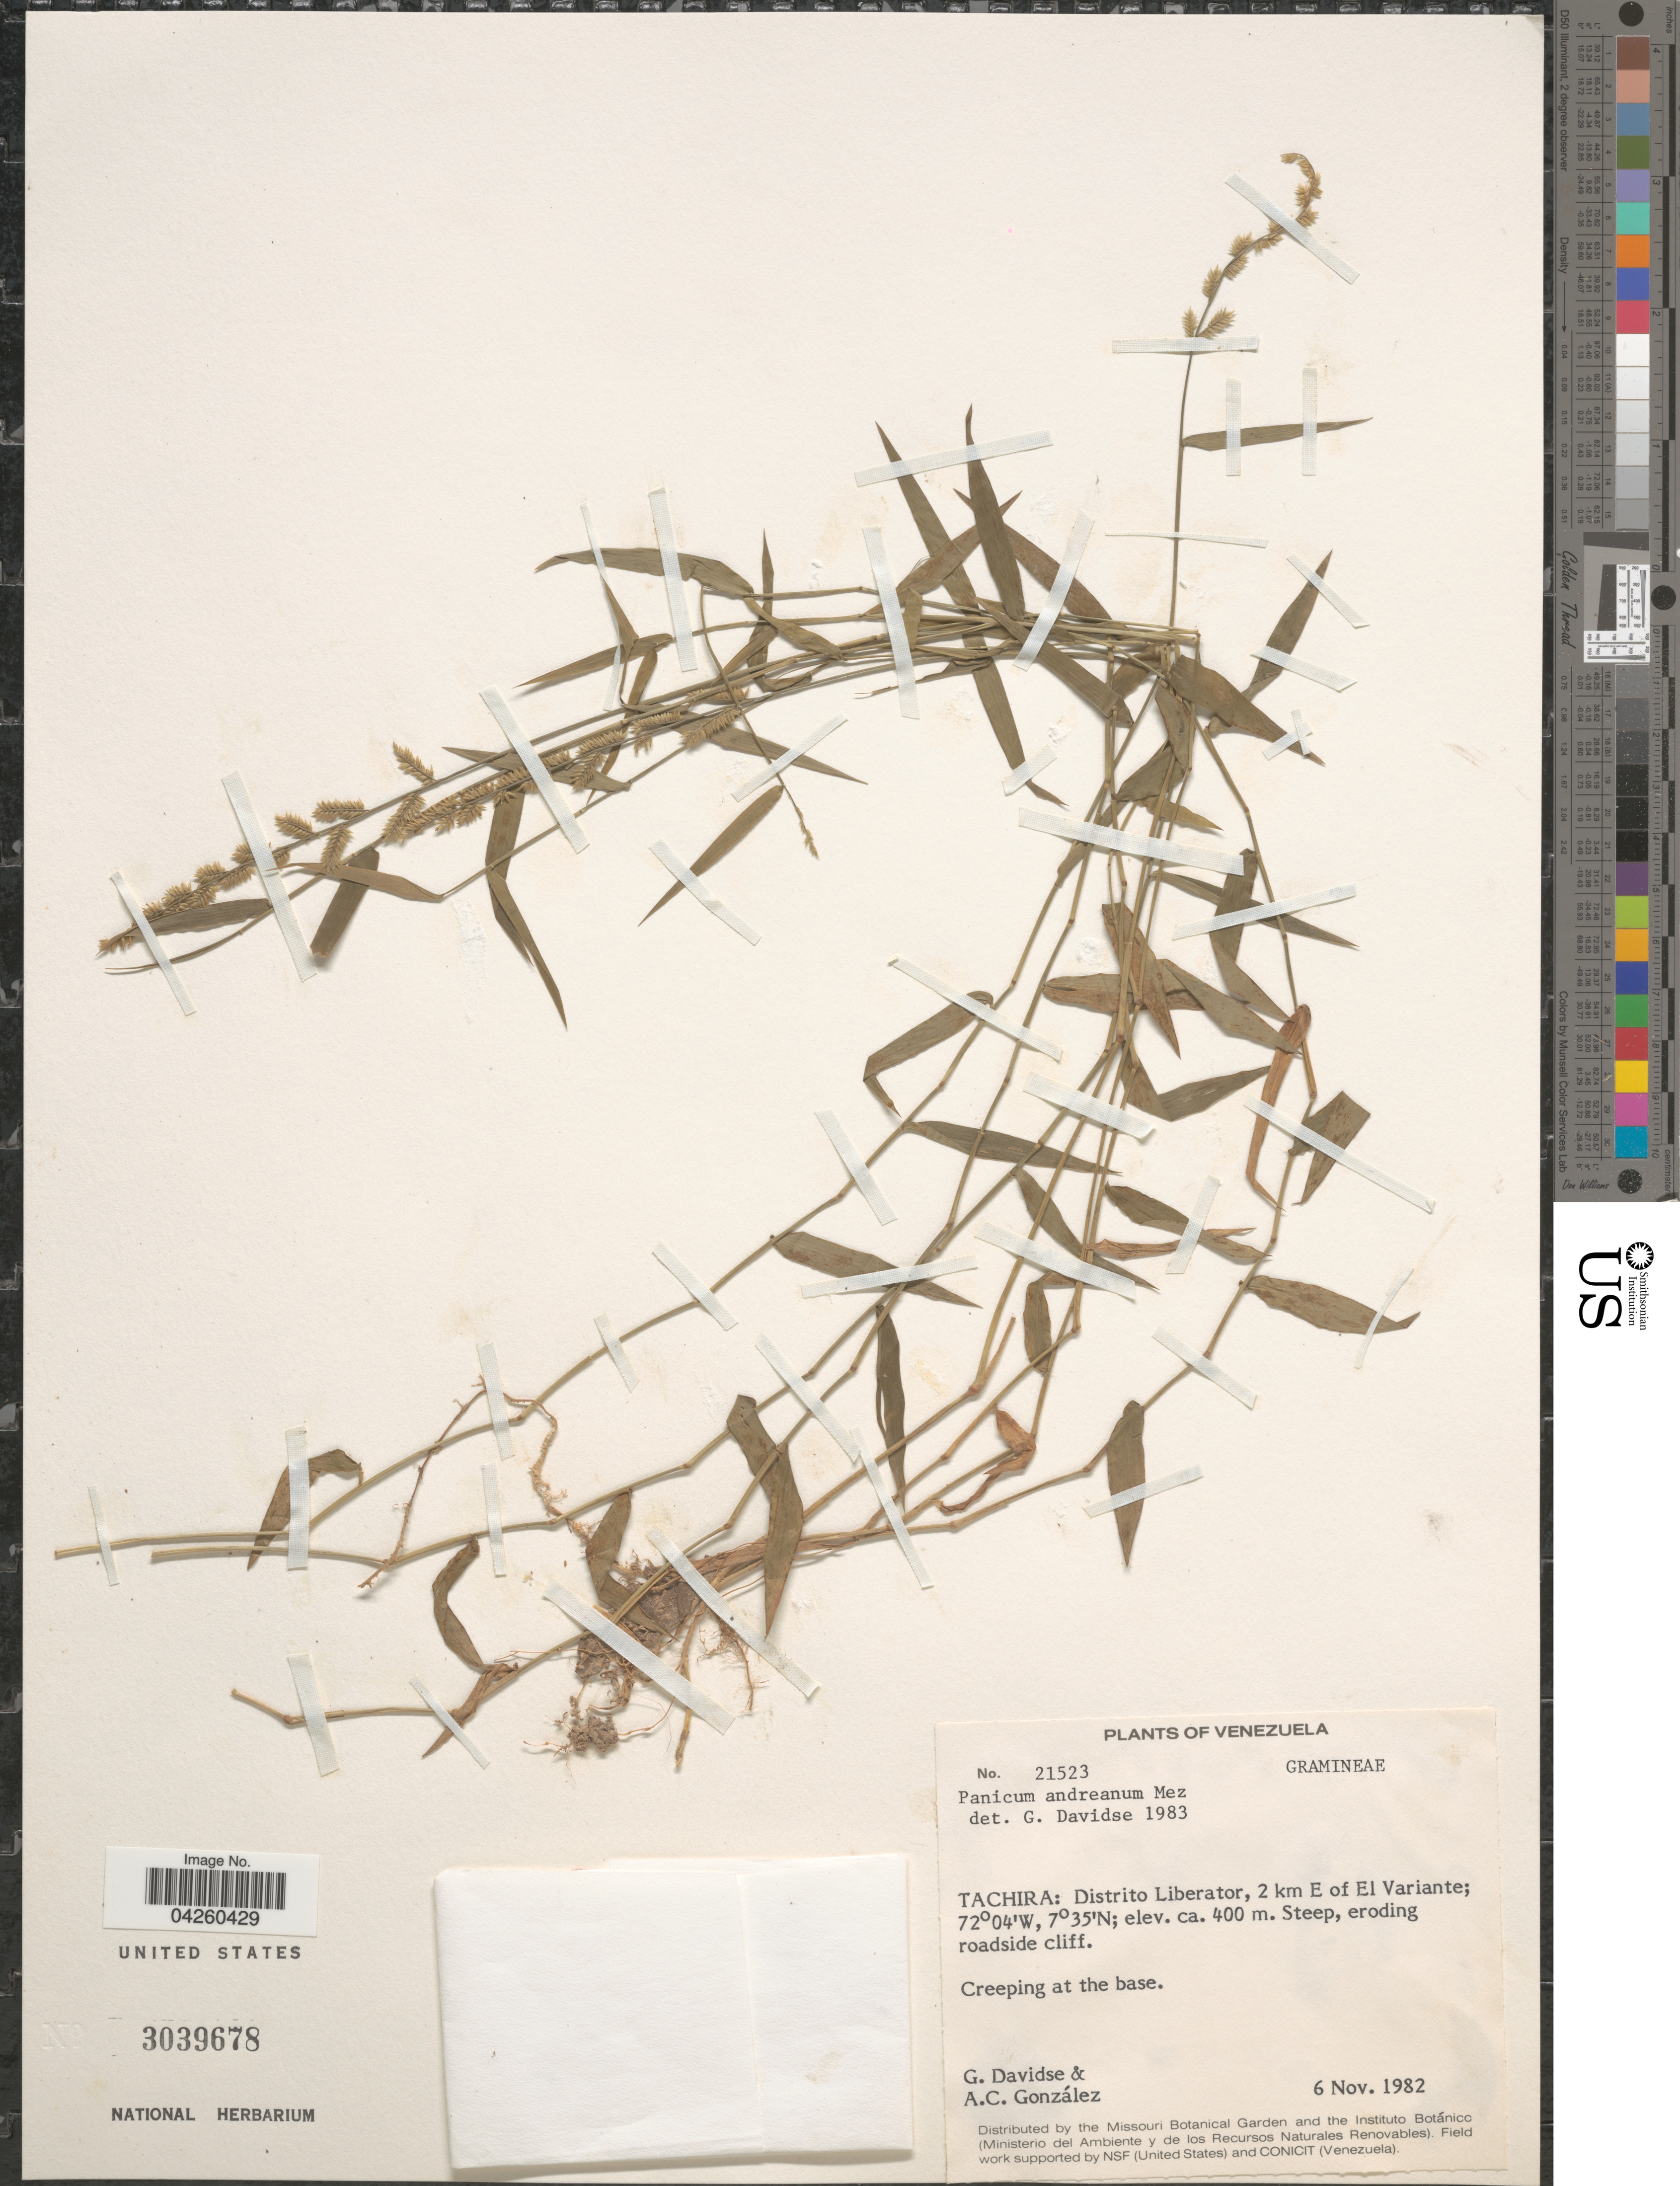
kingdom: Plantae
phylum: Tracheophyta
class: Liliopsida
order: Poales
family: Poaceae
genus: Ocellochloa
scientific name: Ocellochloa andreana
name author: (Mez) Zuloaga & Morrone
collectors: G. Davidse & A. C. González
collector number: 21523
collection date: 1982-11-06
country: Venezuela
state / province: Tachira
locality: Tachira: Distrito Liberator, 2 km E of El Variante. Steep, eroding roadside cliff.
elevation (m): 400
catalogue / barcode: US 3039678